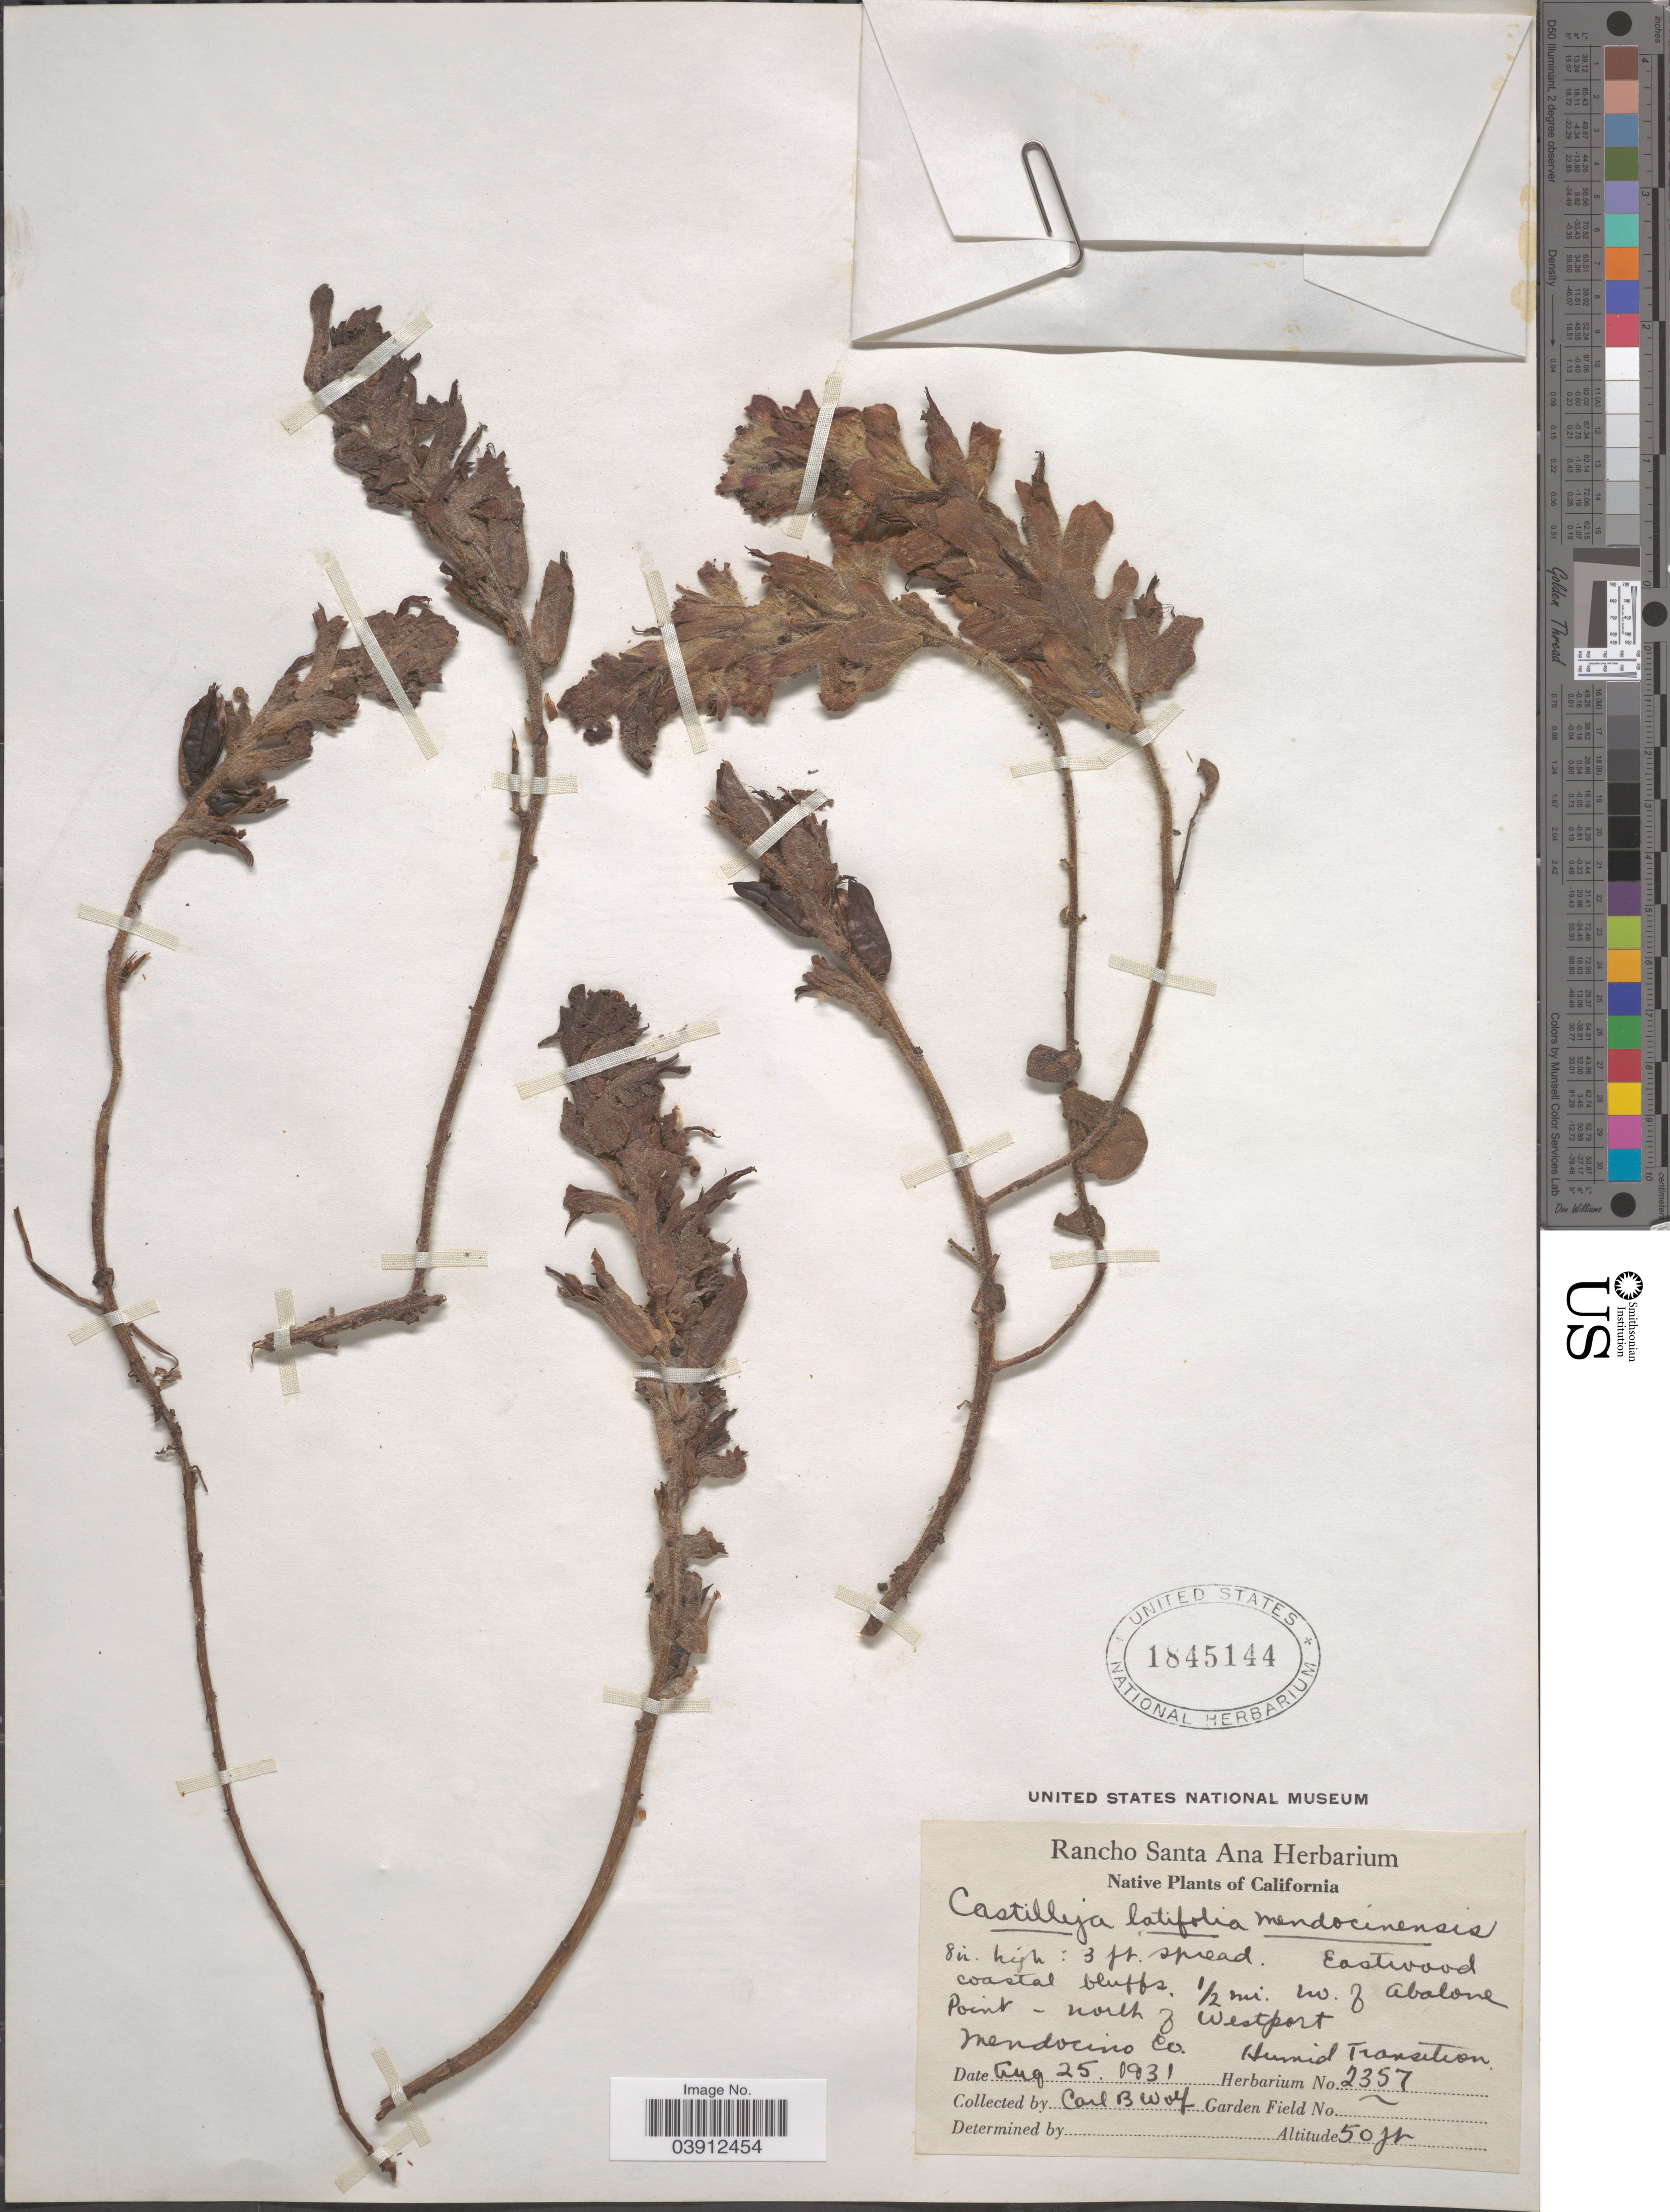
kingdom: Plantae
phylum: Tracheophyta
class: Magnoliopsida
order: Lamiales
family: Orobanchaceae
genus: Castilleja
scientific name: Castilleja latifolia subsp. mendocinensis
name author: Eastw.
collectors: C. B. Wolf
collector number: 2357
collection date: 1931-08-25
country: United States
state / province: California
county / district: Mendocino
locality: Eastwood coastal bluffs ½ mi. nw of Abalone Point - north of Westport. Mendocino Co. Humid Transition.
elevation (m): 15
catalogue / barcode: US 1845144